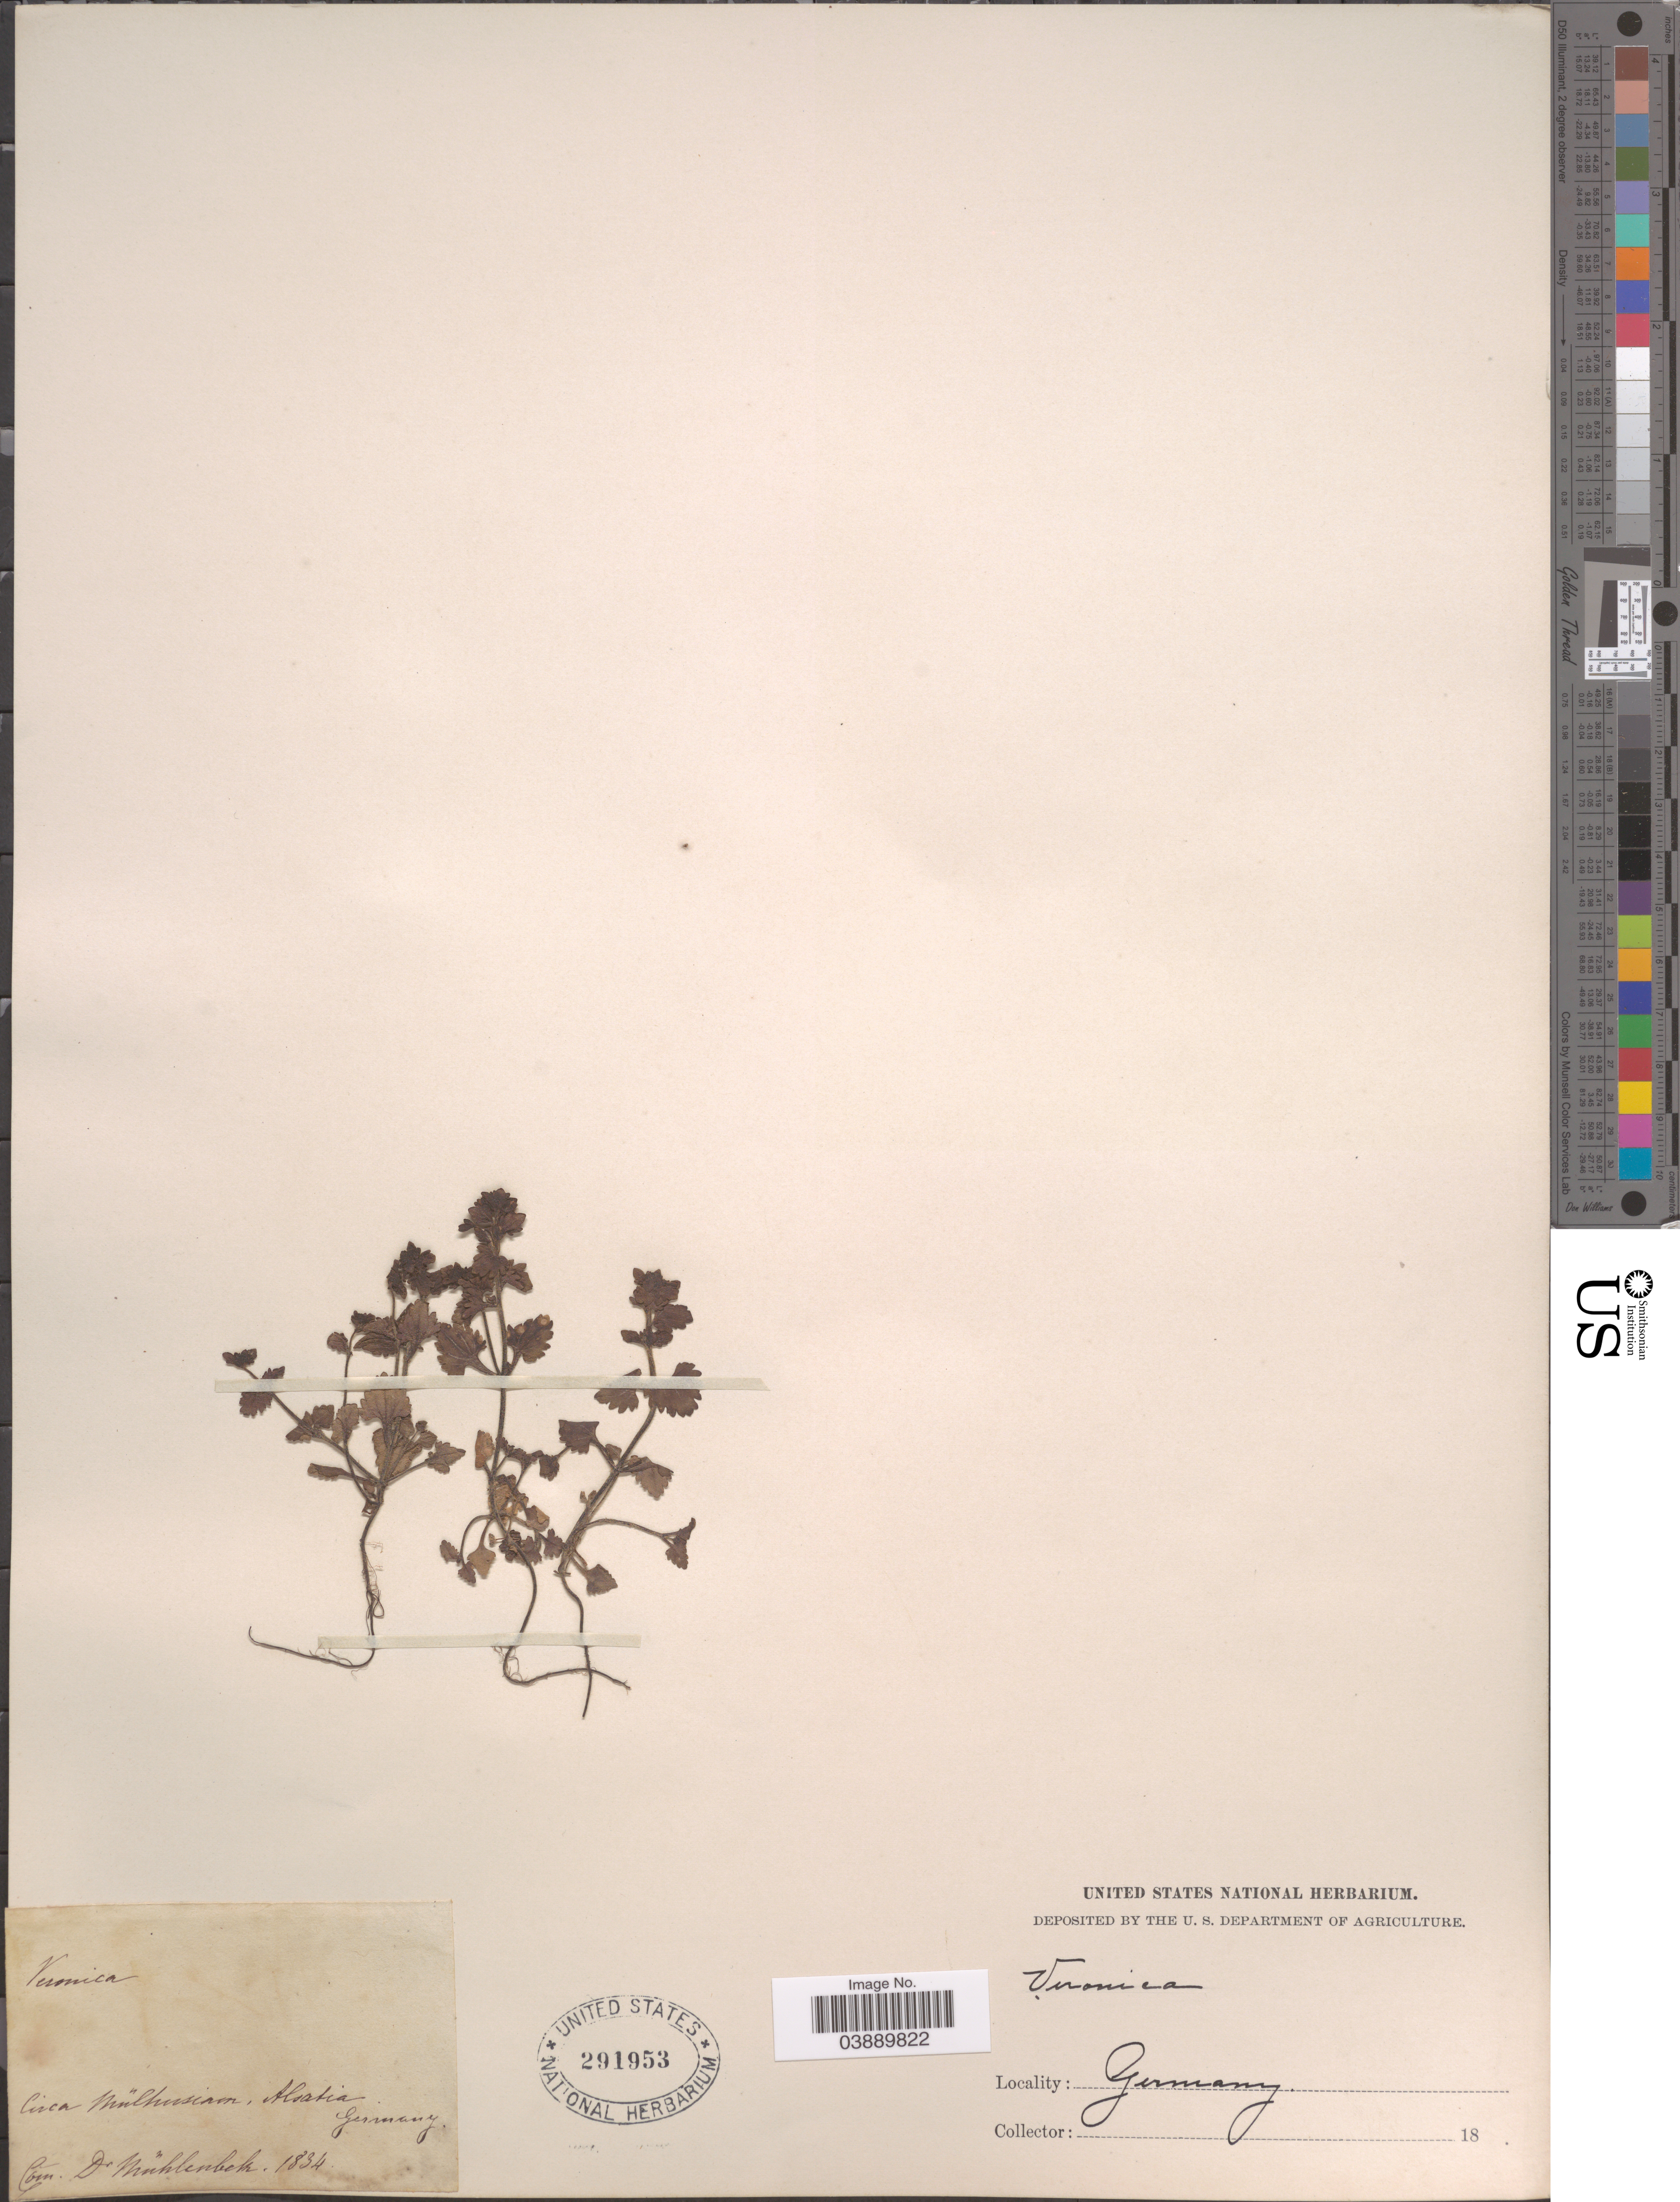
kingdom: Plantae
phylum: Tracheophyta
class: Magnoliopsida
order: Lamiales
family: Plantaginaceae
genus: Veronica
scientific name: Veronica persica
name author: Poir.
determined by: Albach, Dirk C.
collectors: Muhlenbeck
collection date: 1834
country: Germany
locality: Cisca Műlhuisiam, Alsatia.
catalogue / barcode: US 291953